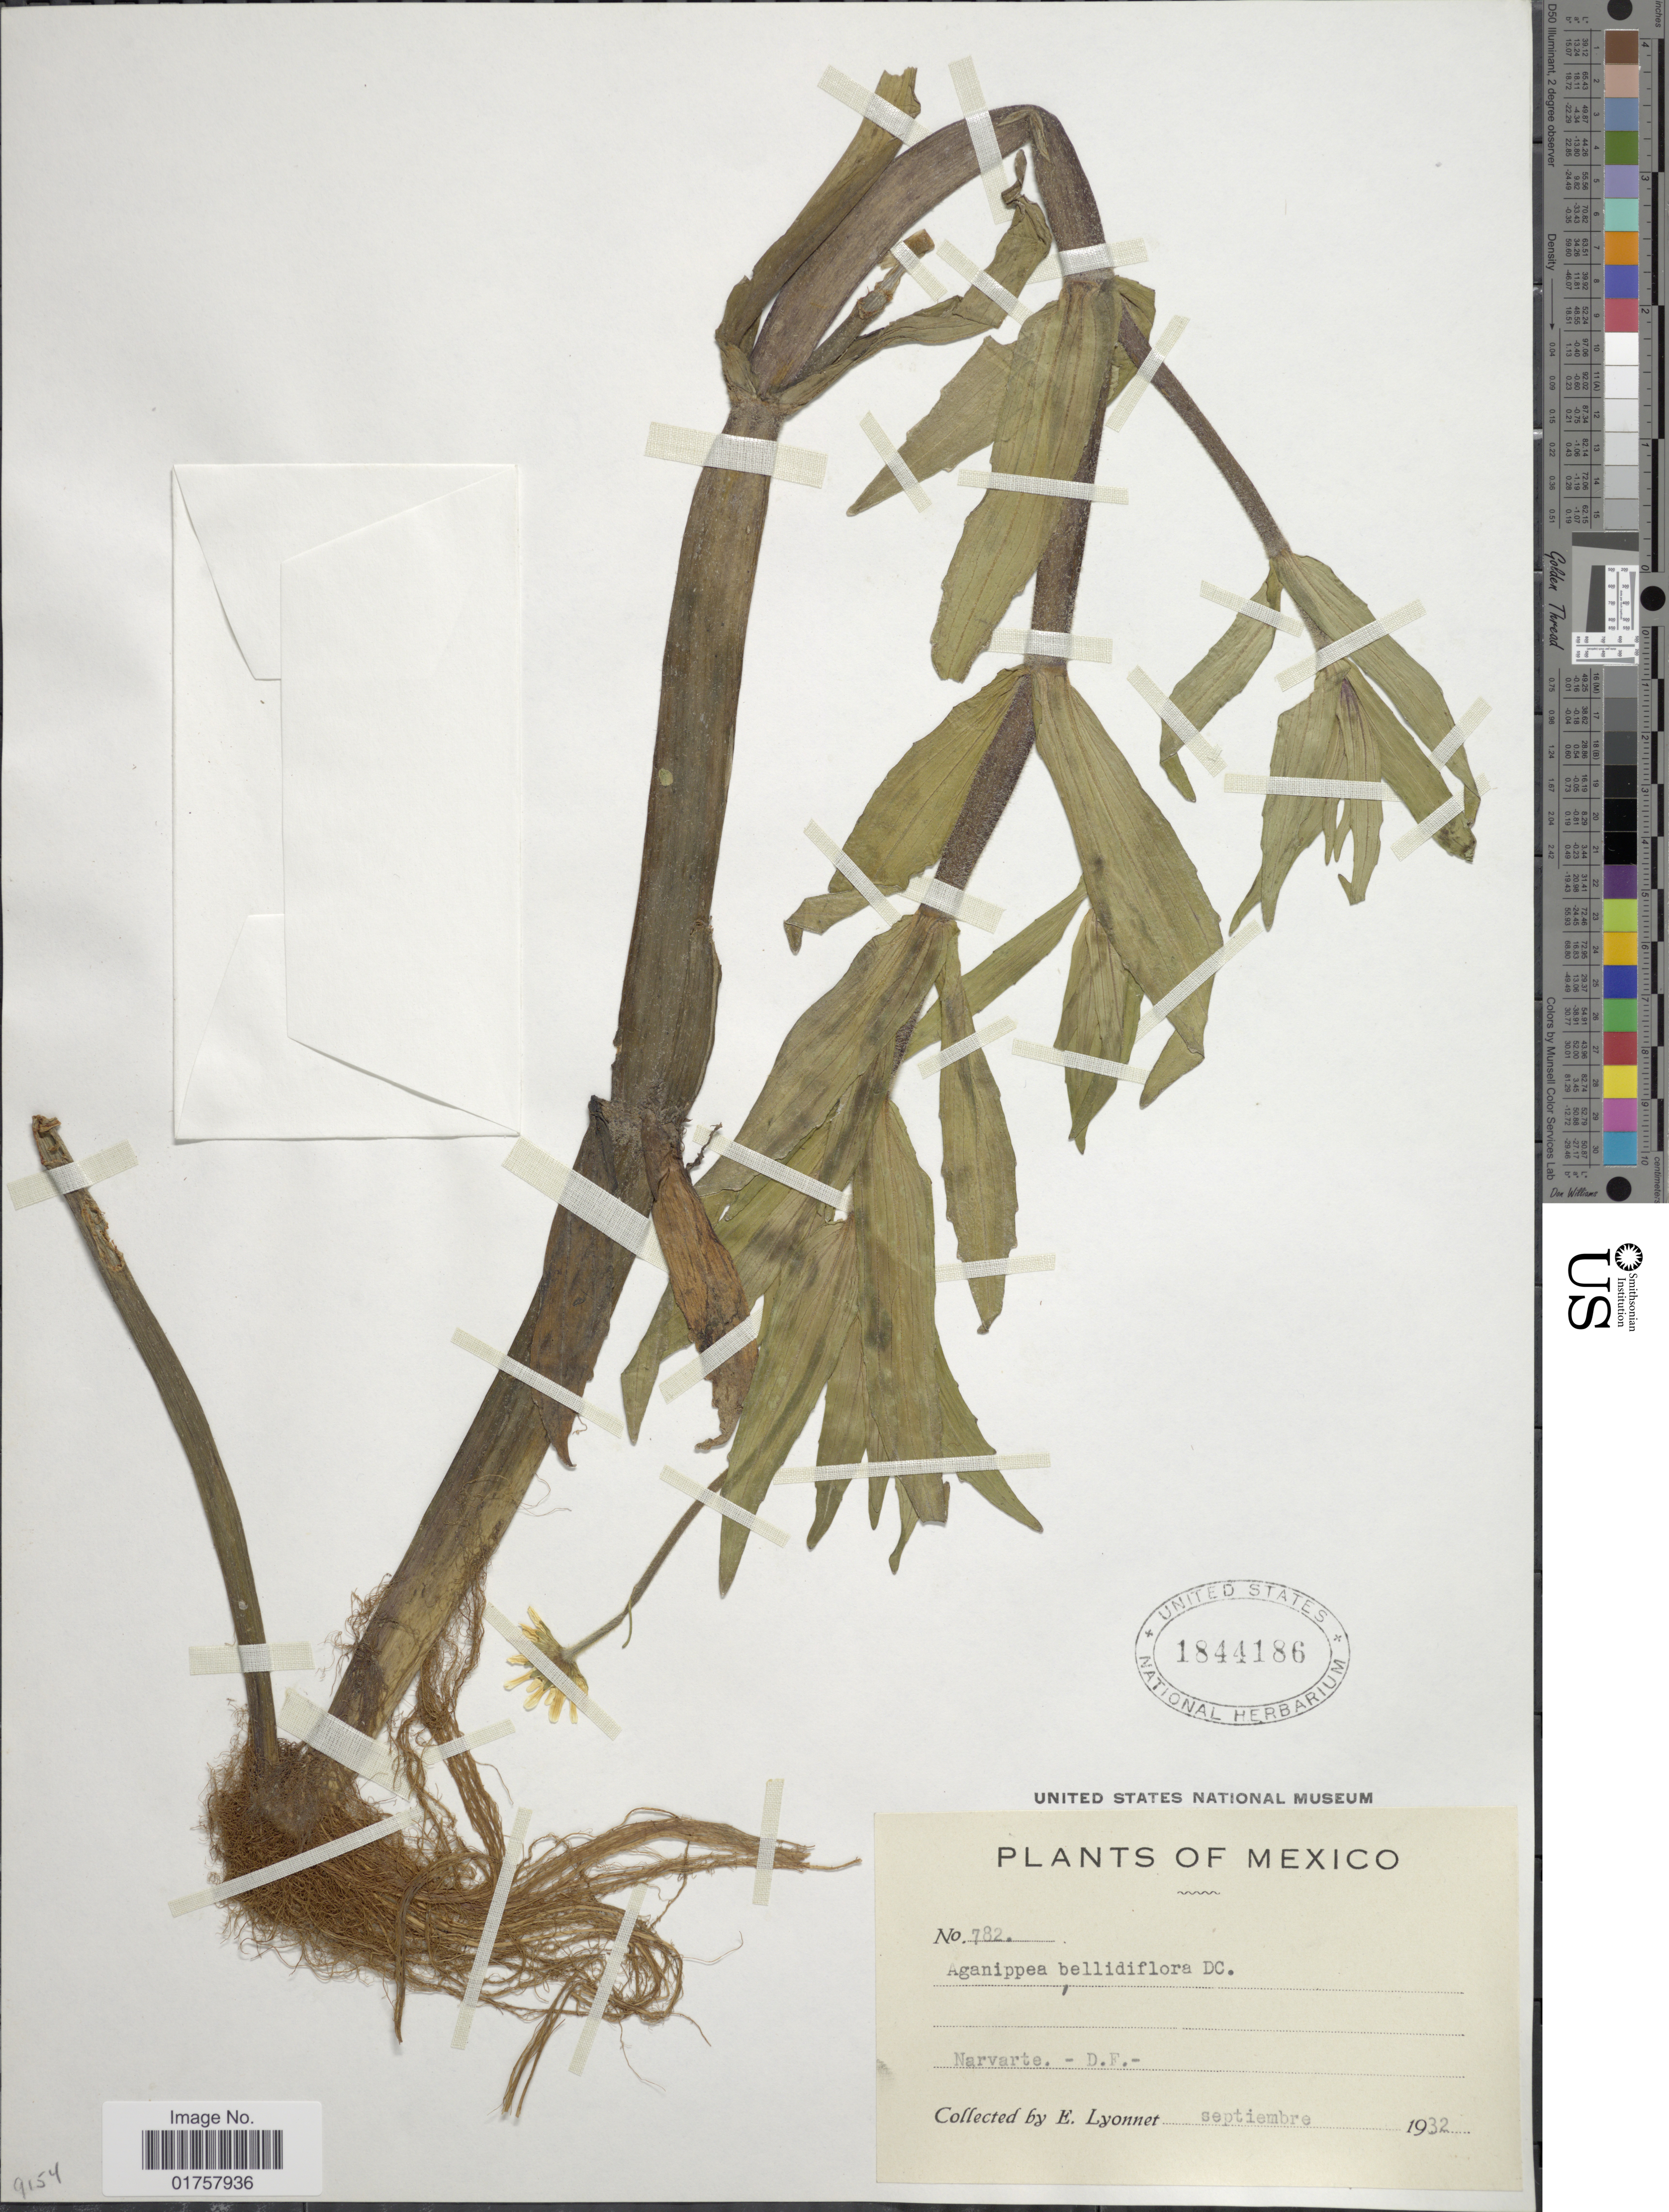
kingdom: Plantae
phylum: Tracheophyta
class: Magnoliopsida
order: Asterales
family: Asteraceae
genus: Jaegeria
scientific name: Jaegeria bellidiflora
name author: (Moc. & Sessé ex DC.) A.M. Torres & Beaman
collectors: E. Lyonnet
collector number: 782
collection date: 1932-09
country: Mexico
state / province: Distrito Federal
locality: Narvarte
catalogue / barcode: US 1844186